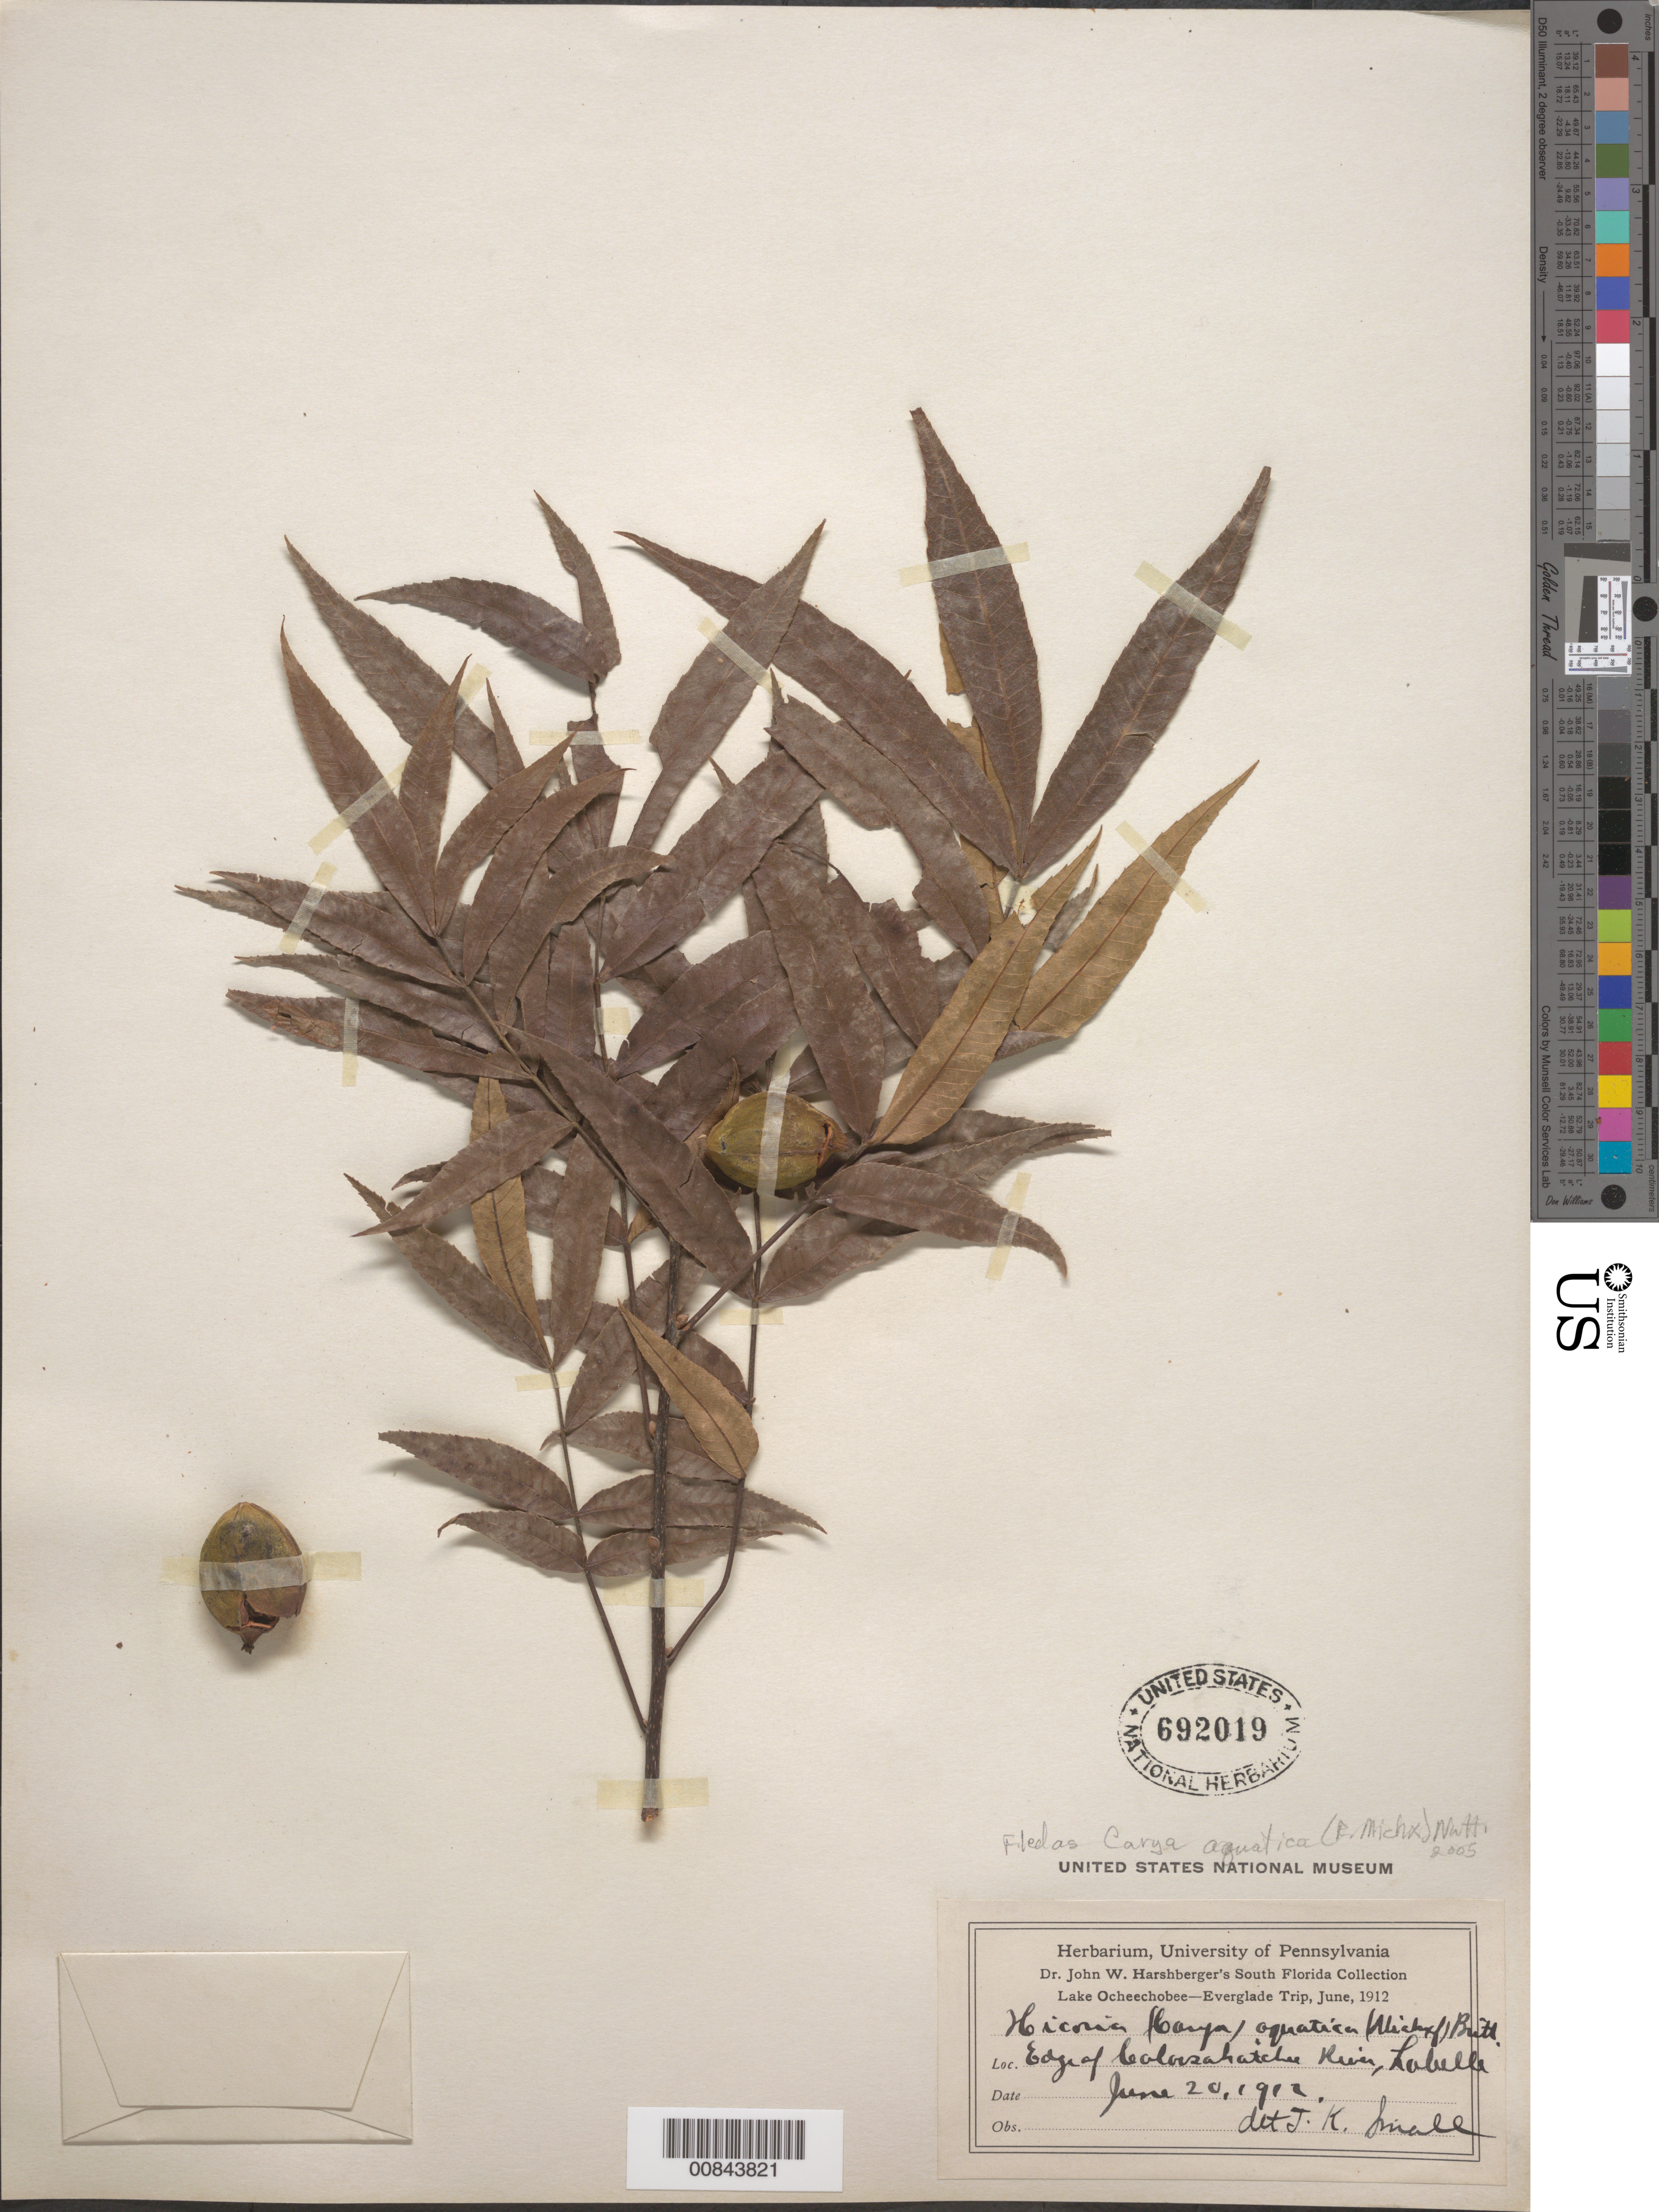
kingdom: Plantae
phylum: Tracheophyta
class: Magnoliopsida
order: Fagales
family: Juglandaceae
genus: Carya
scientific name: Carya aquatica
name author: (F. Michx.) Nutt.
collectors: J. W. Harshberger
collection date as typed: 20 Jun 1912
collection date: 1912-06-20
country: United States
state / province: Florida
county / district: Hendry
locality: Edge of Caloosahatchee River.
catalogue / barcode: US 692019